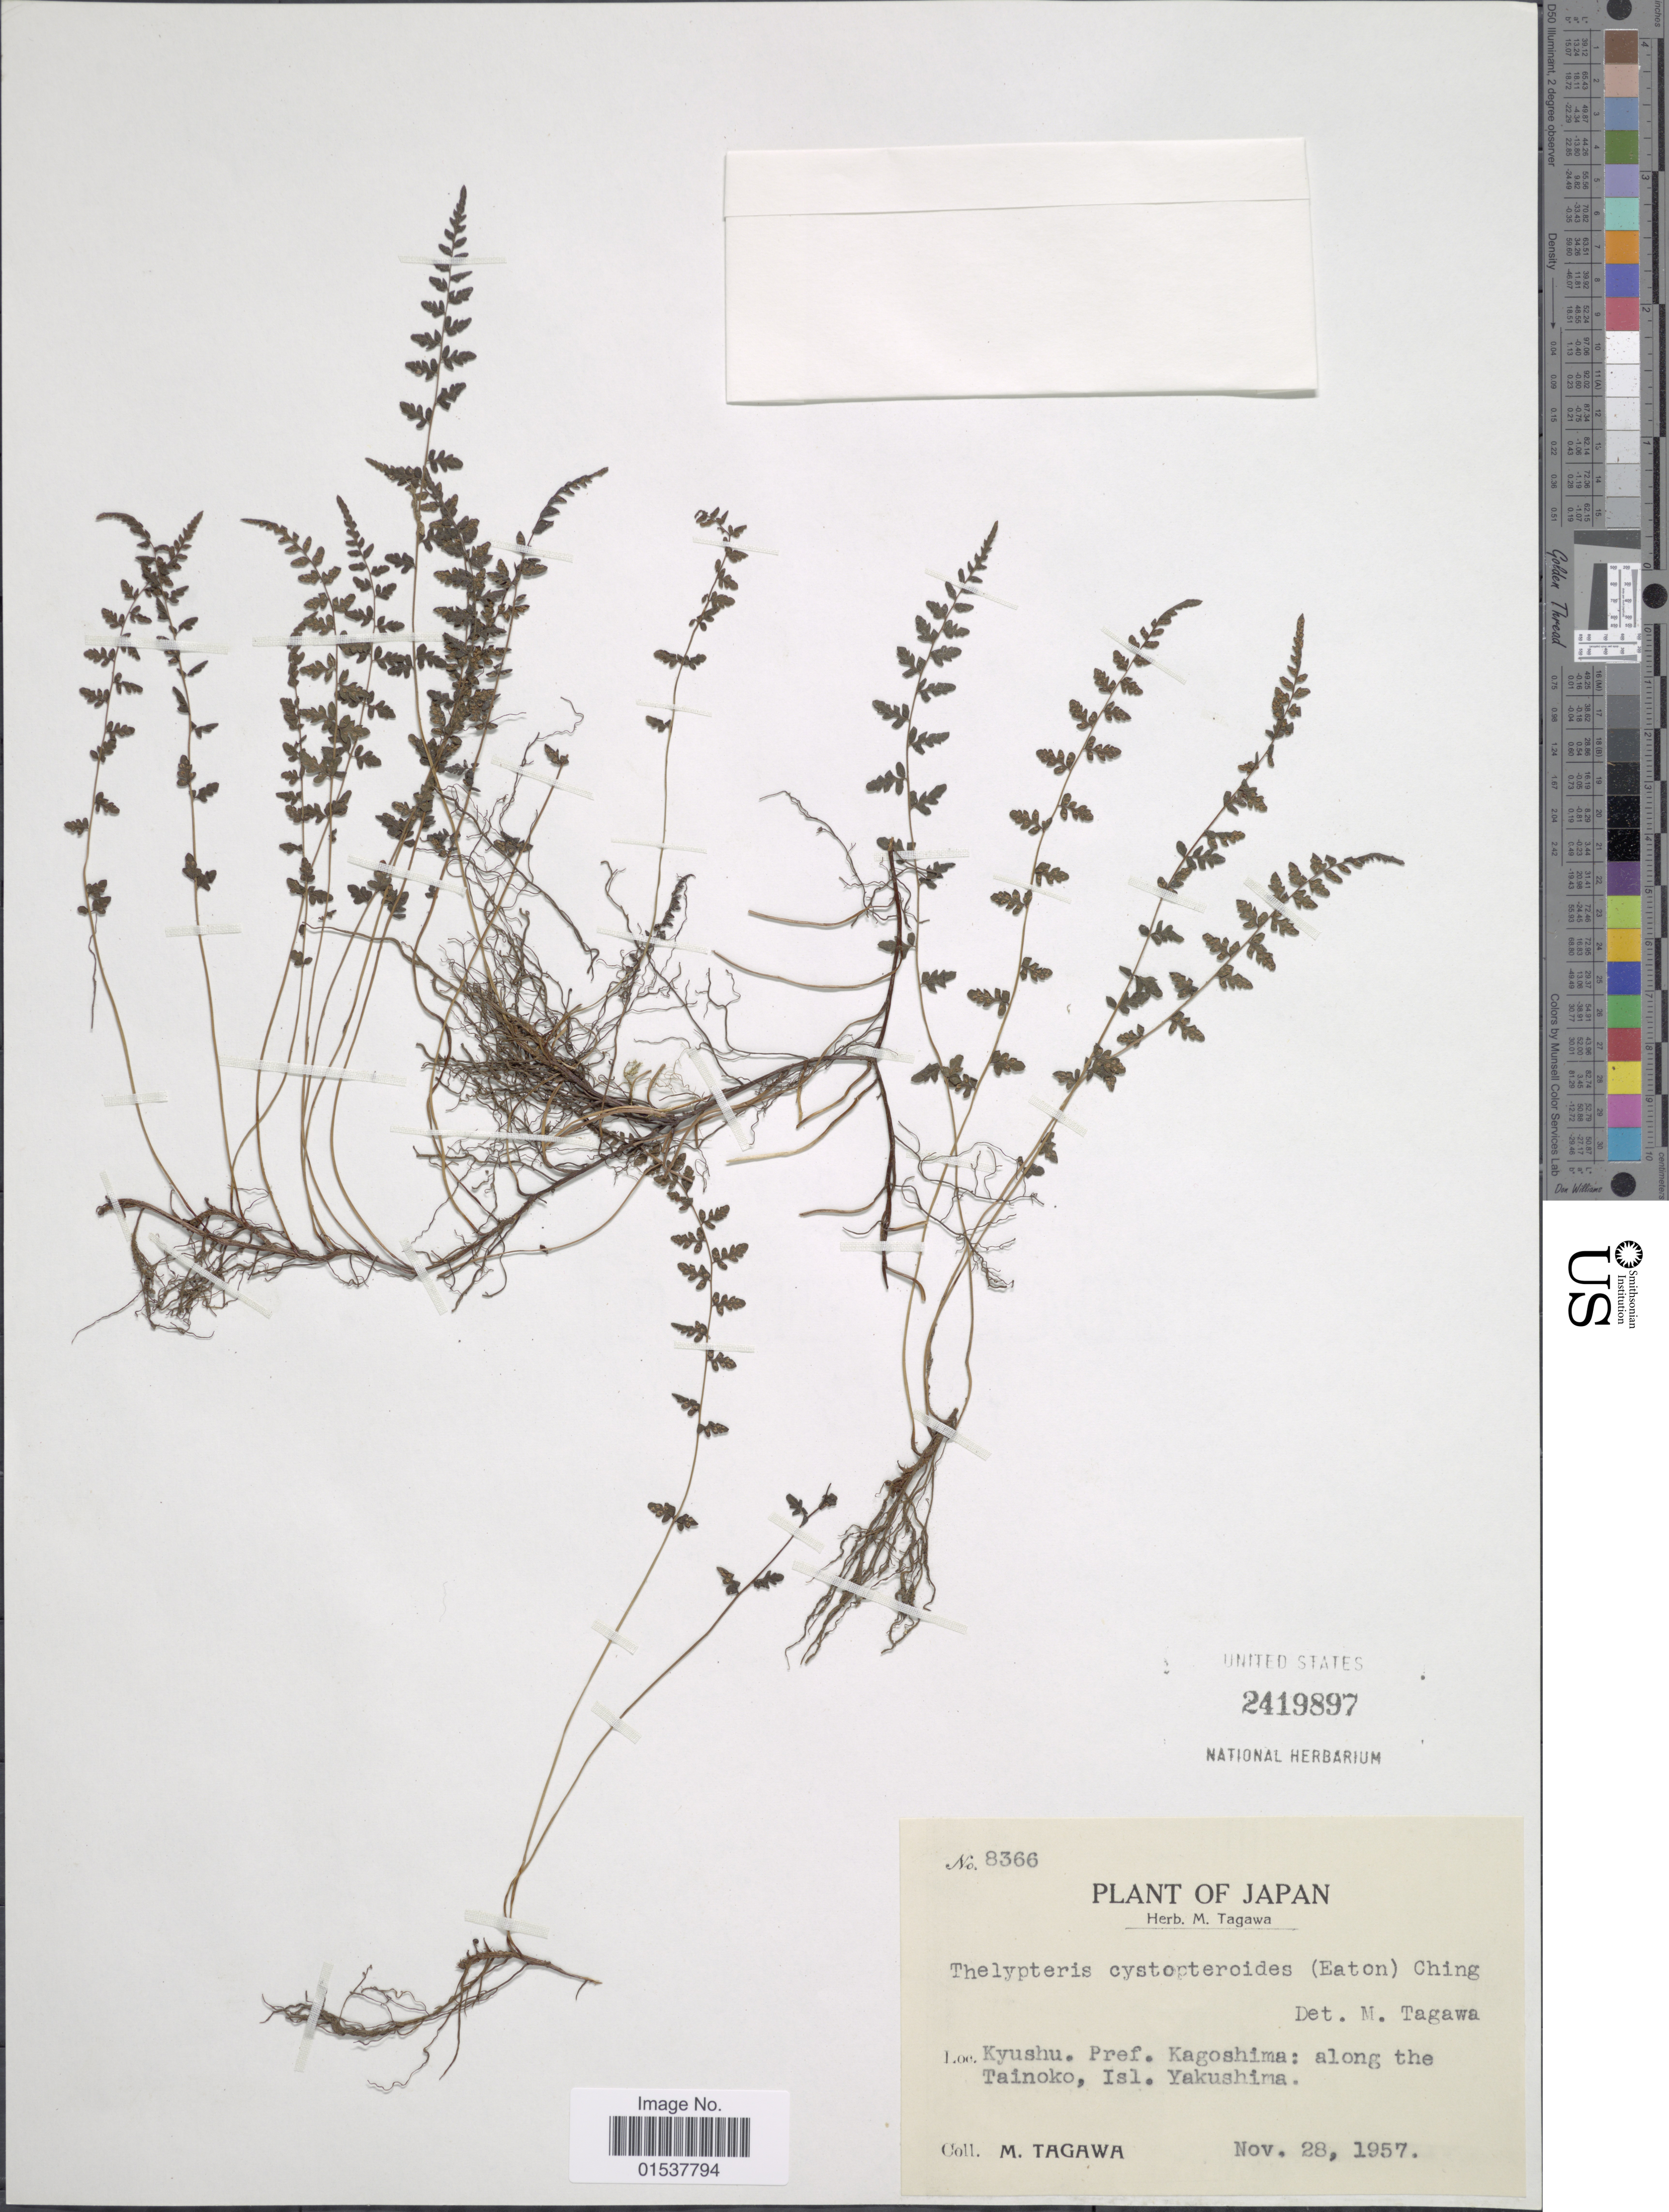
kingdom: Plantae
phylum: Tracheophyta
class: Polypodiopsida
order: Polypodiales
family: Thelypteridaceae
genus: Parathelypteris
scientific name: Parathelypteris cystoperoides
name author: (D.C. Eaton) Ching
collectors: M. Tagawa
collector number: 8366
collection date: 1957-11-28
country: Japan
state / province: Kagosima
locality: Kyushu. Pref. Kagoshima: along the Tainoko, Isl. Yakushima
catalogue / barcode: US 2419897